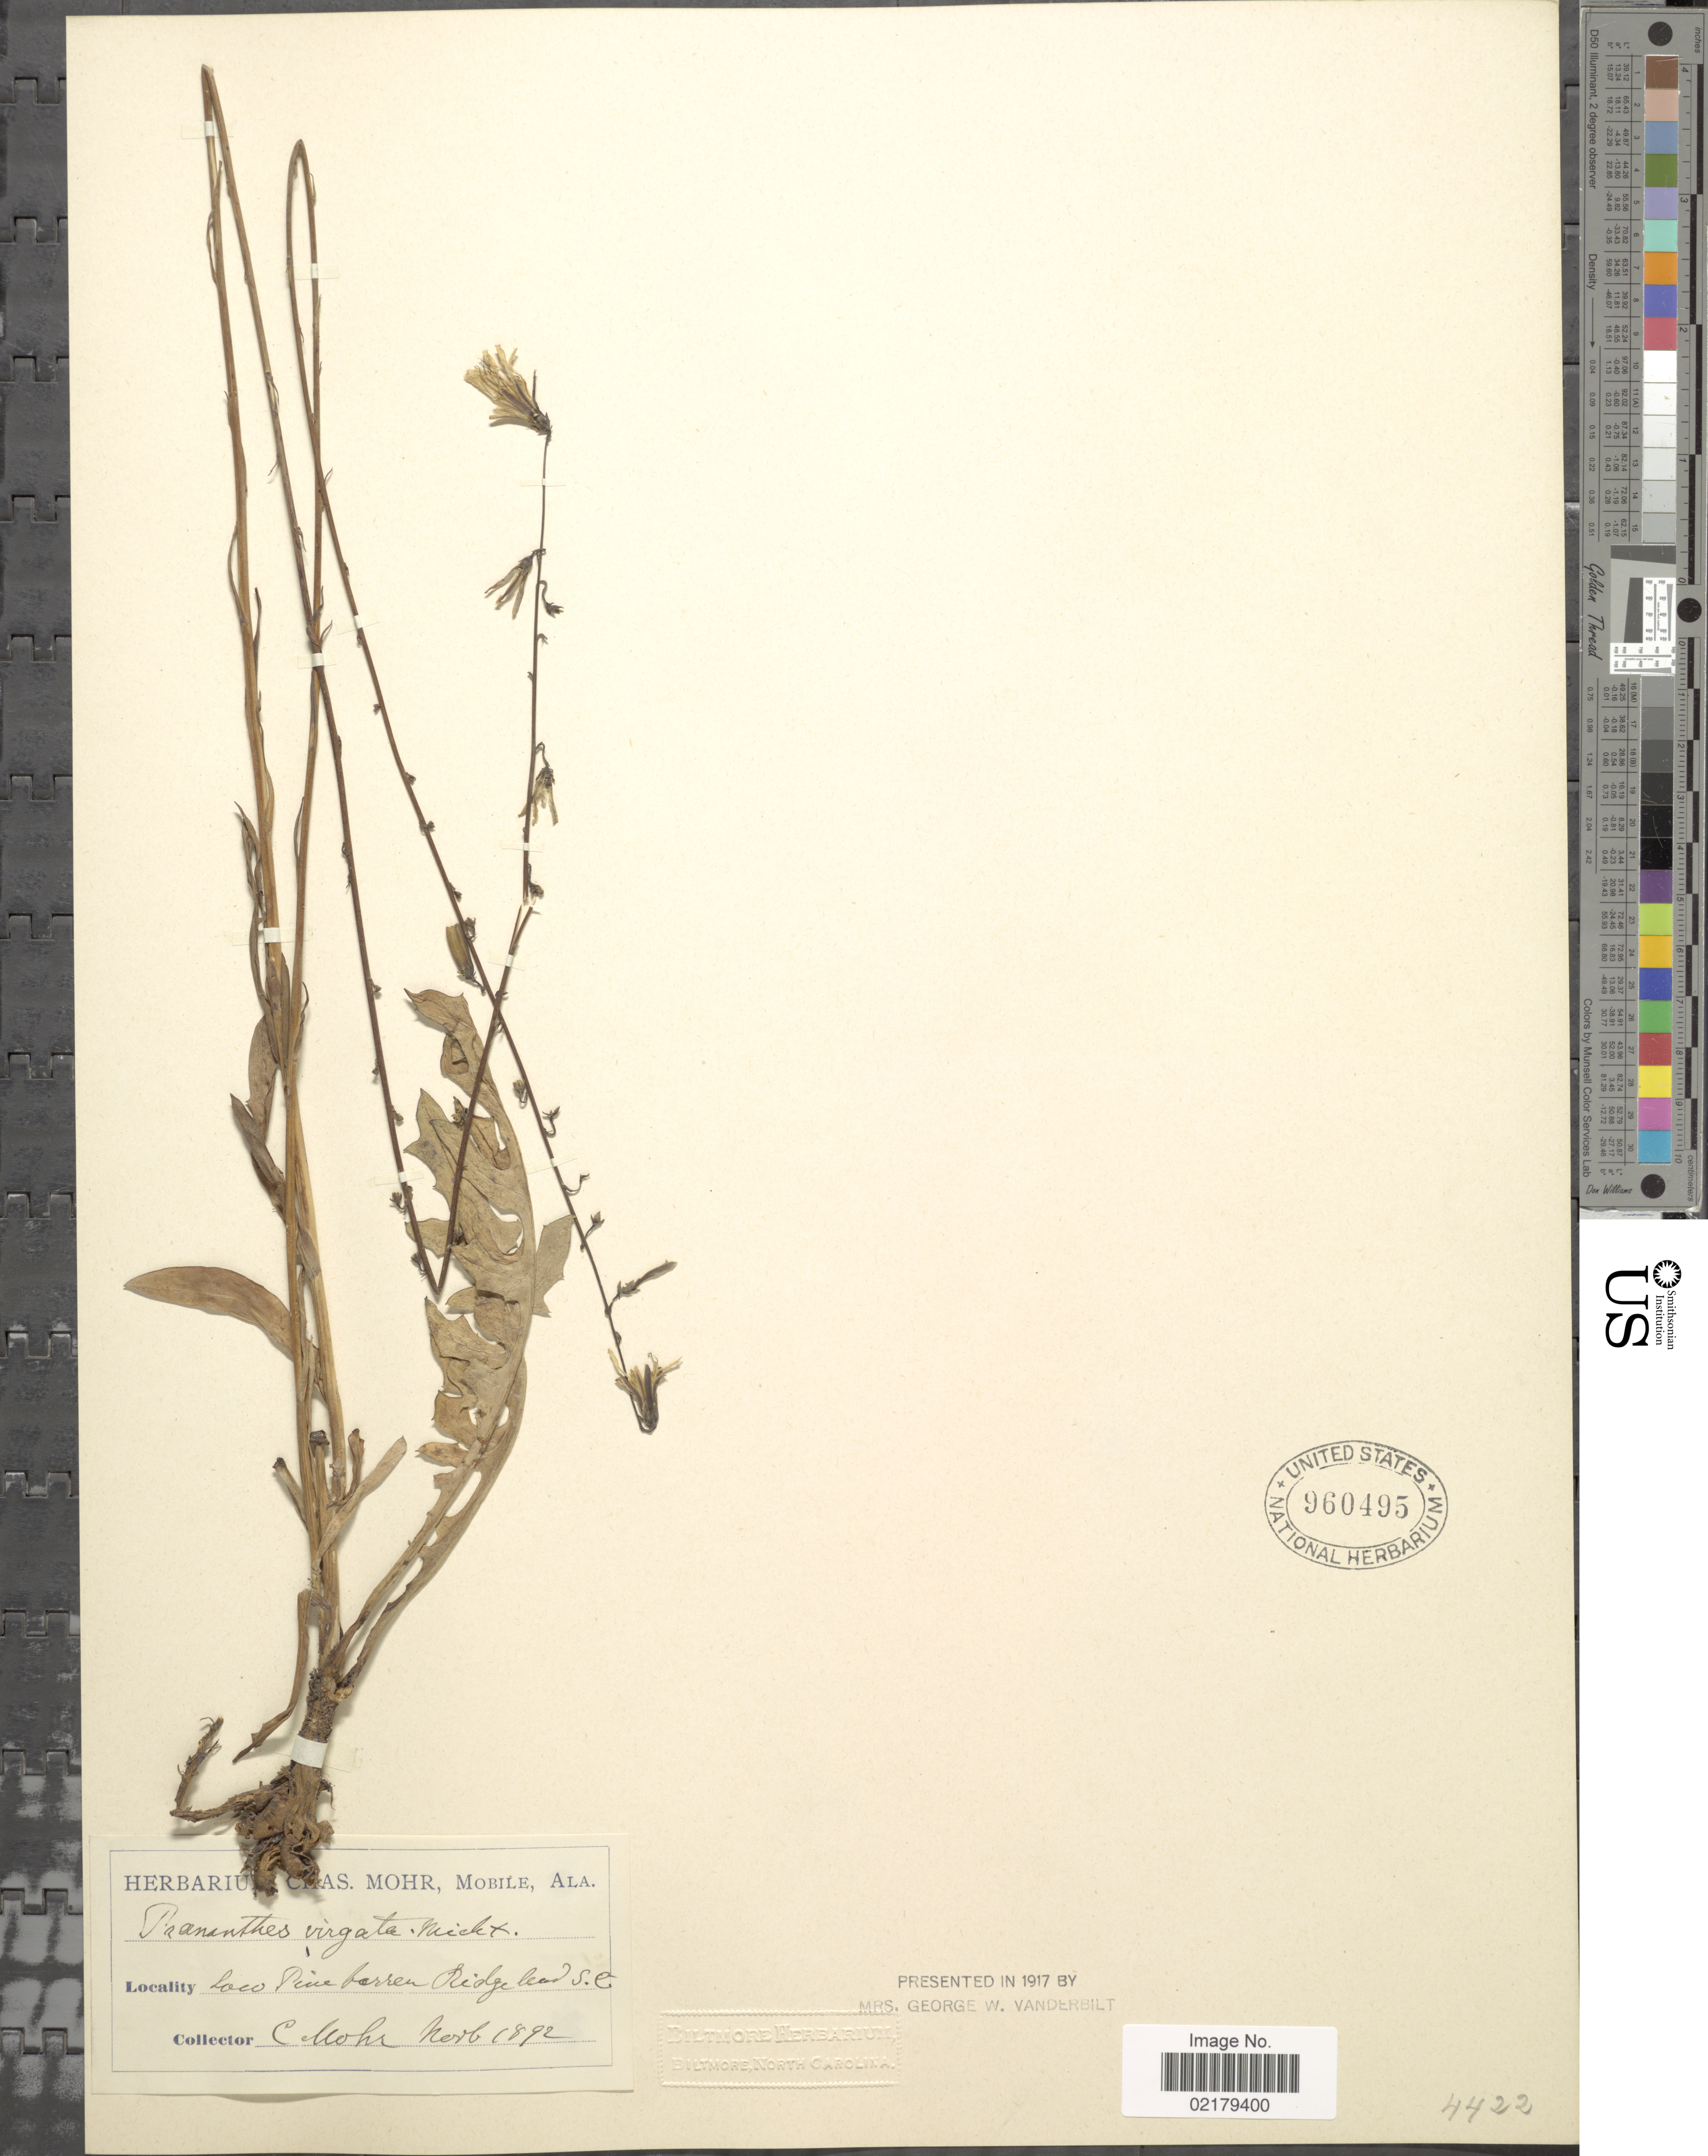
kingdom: Plantae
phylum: Tracheophyta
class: Magnoliopsida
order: Asterales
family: Asteraceae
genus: Prenanthes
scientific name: Prenanthes autumnalis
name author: Walter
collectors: C. T. Mohr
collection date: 1892-11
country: United States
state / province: South Carolina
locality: Low Pine barren Ridge land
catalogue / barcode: US 960495